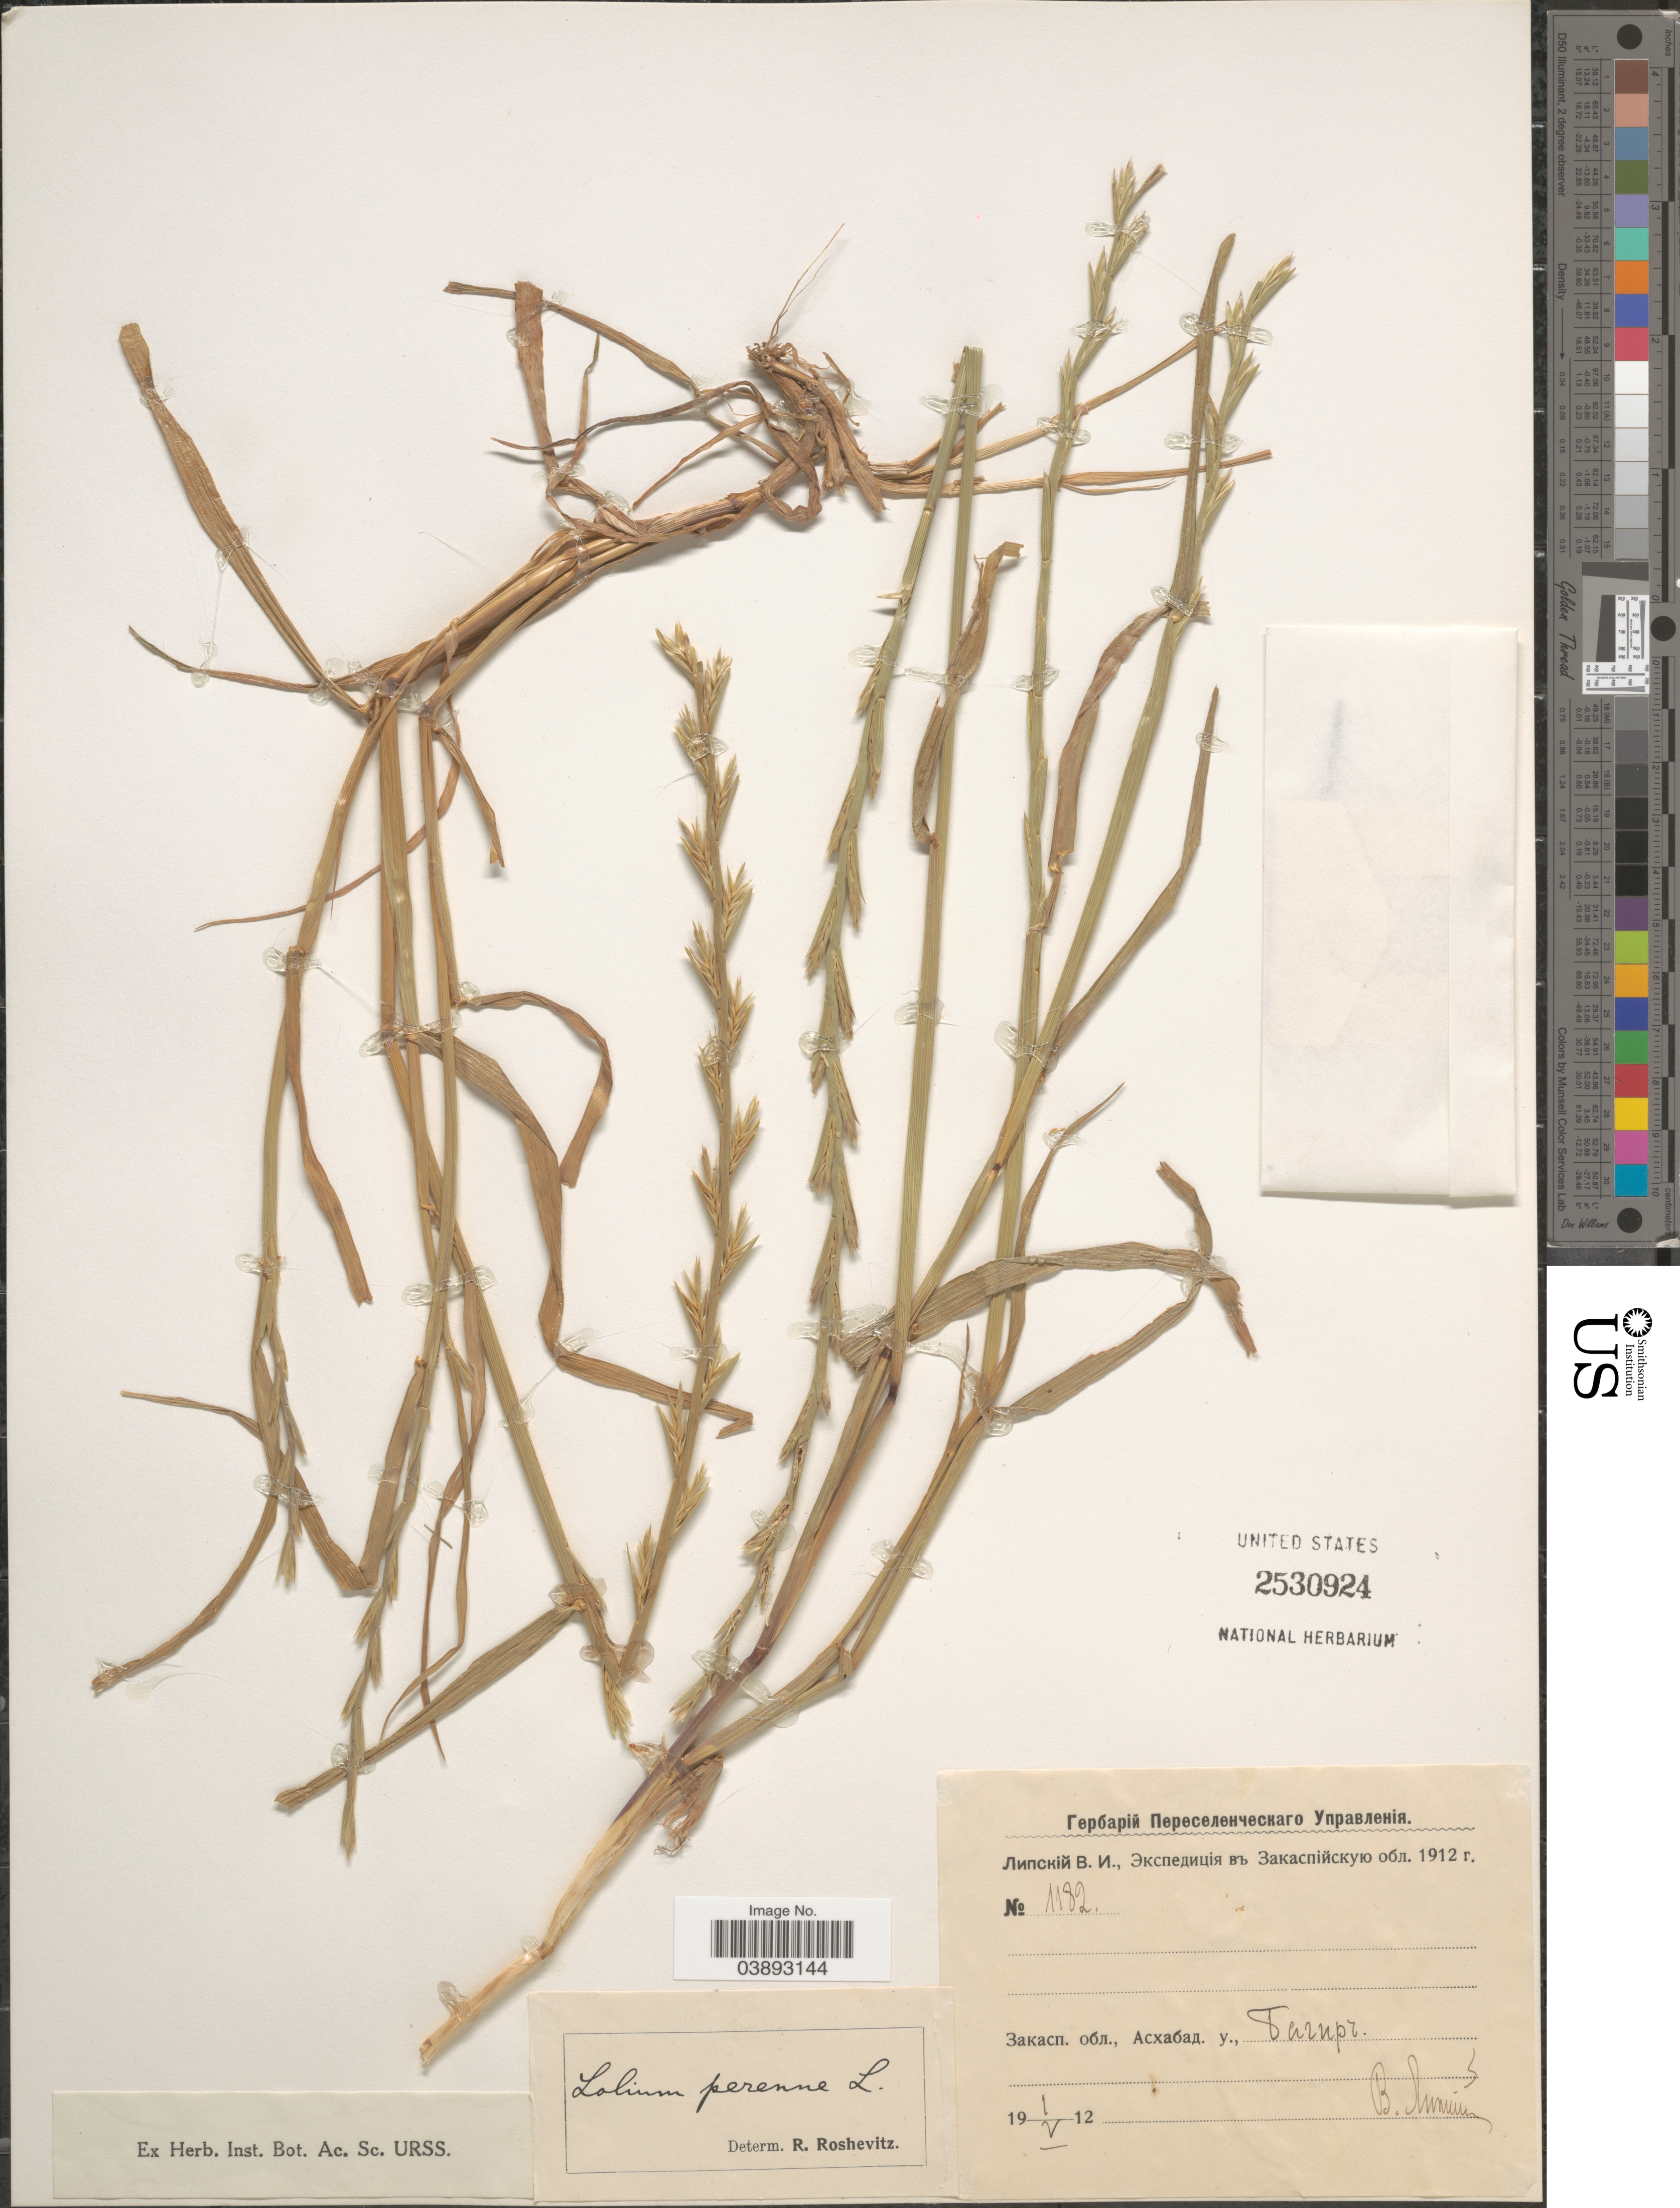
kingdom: Plantae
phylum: Tracheophyta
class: Liliopsida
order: Poales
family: Poaceae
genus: Lolium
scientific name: Lolium perenne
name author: L.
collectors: V. Lipskiy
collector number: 1182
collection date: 1912-05-01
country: Turkmenistan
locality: Tagir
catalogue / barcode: US 2530924